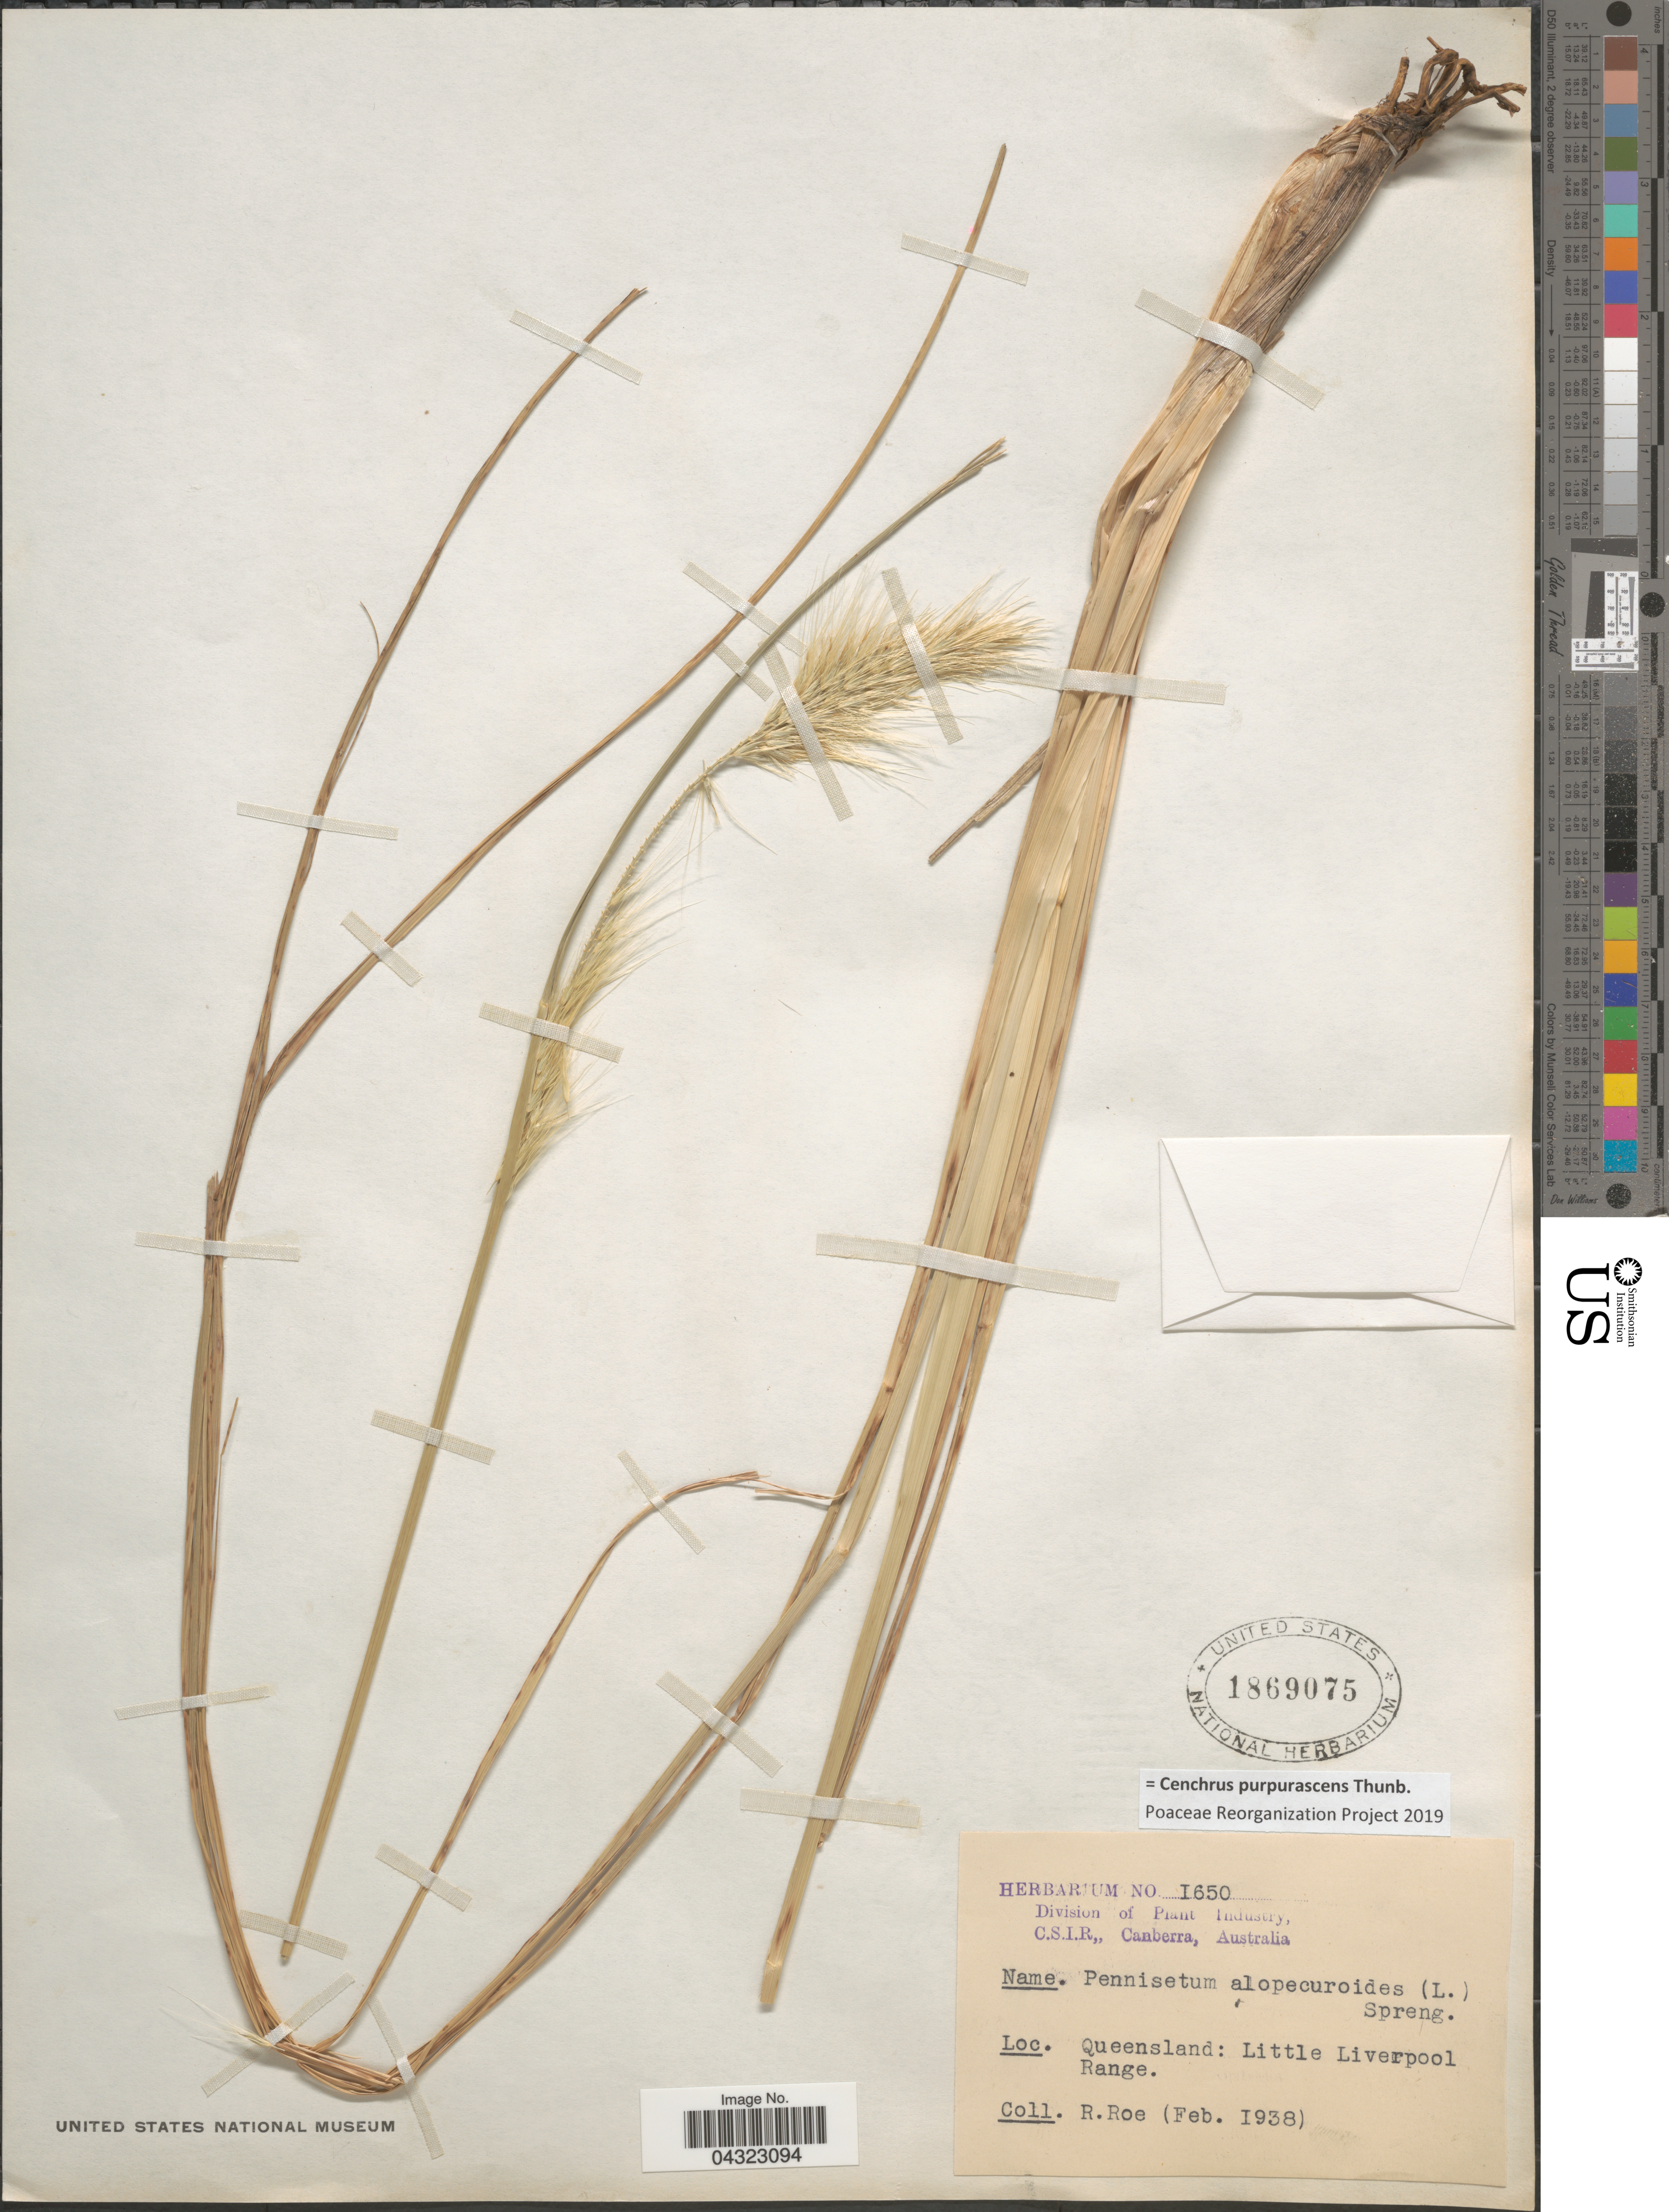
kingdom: Plantae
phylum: Tracheophyta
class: Liliopsida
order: Poales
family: Poaceae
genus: Cenchrus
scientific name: Cenchrus purpurascens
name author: Thunb.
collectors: R. Roe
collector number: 1650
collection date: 1938-02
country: Australia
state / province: Queensland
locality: Little Liverpool Range.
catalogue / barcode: US 1869075